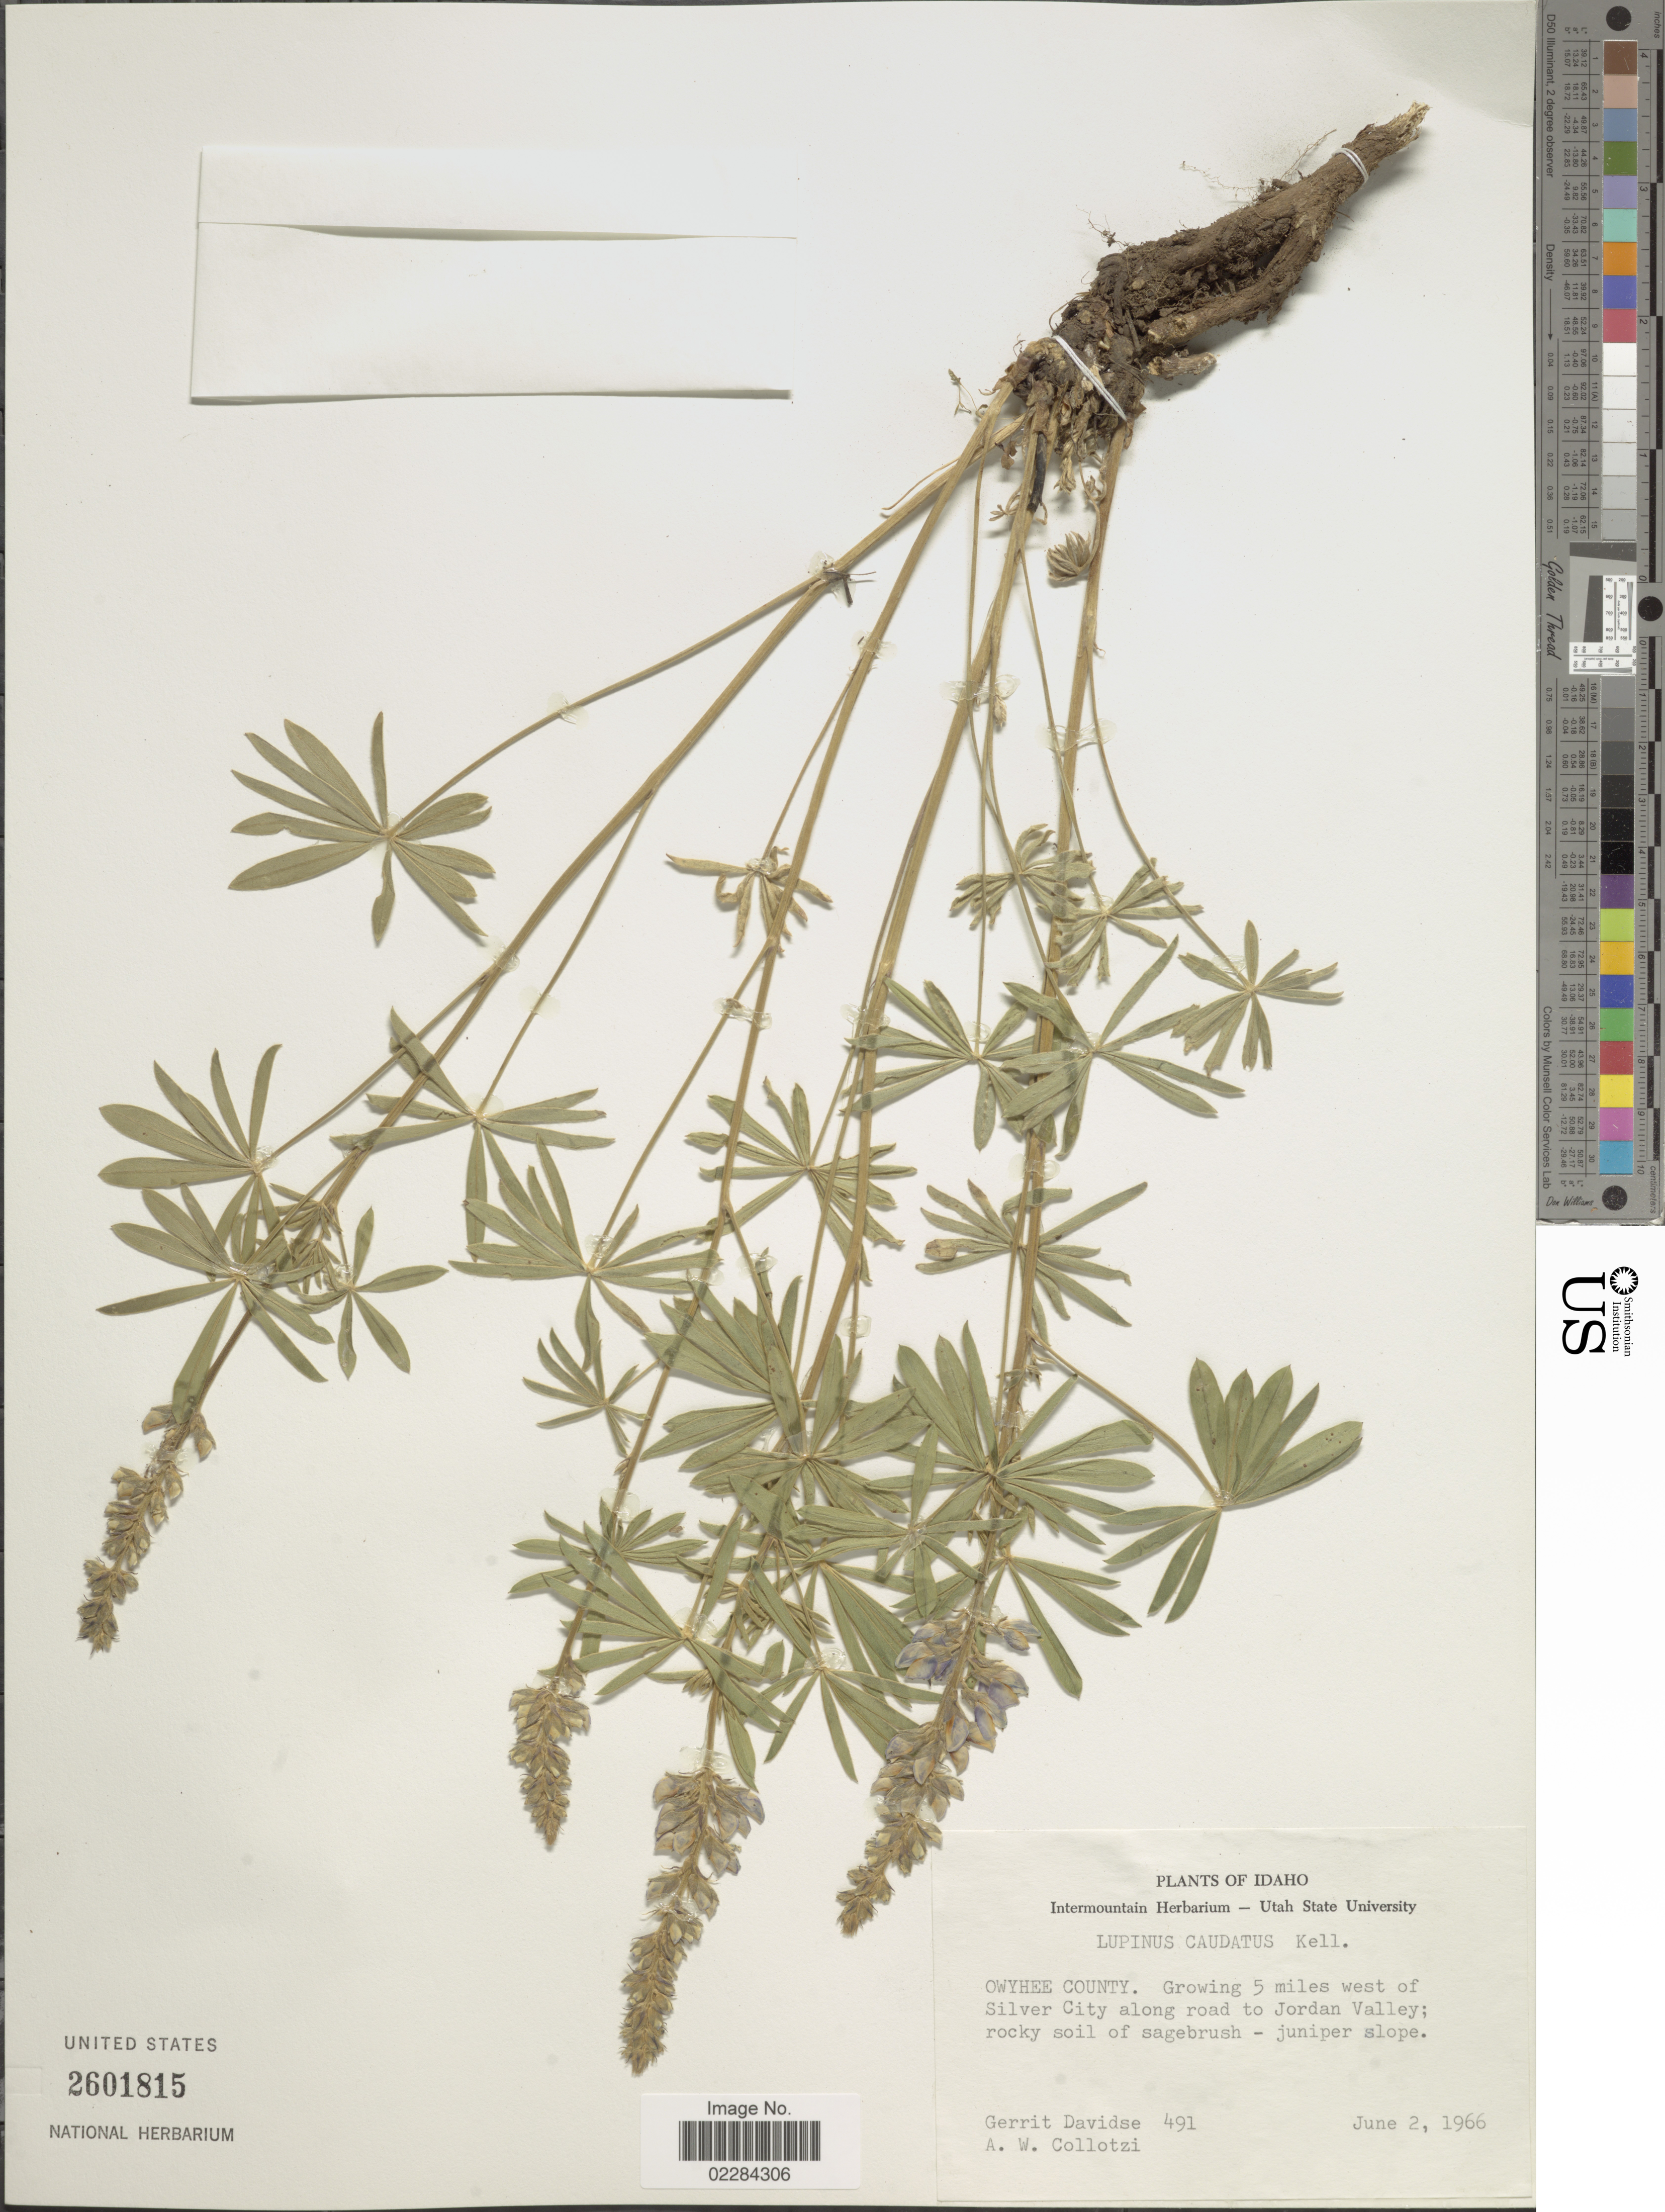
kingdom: Plantae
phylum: Tracheophyta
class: Magnoliopsida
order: Fabales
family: Fabaceae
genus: Lupinus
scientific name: Lupinus caudatus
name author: Kellogg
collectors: G. Davidse & A. W. Collotzi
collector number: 491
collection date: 1966-06-02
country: United States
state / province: Idaho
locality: Owyhee County. Growing 5 miles west of Silver City along road to Jordan Valley.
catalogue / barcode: US 2601815